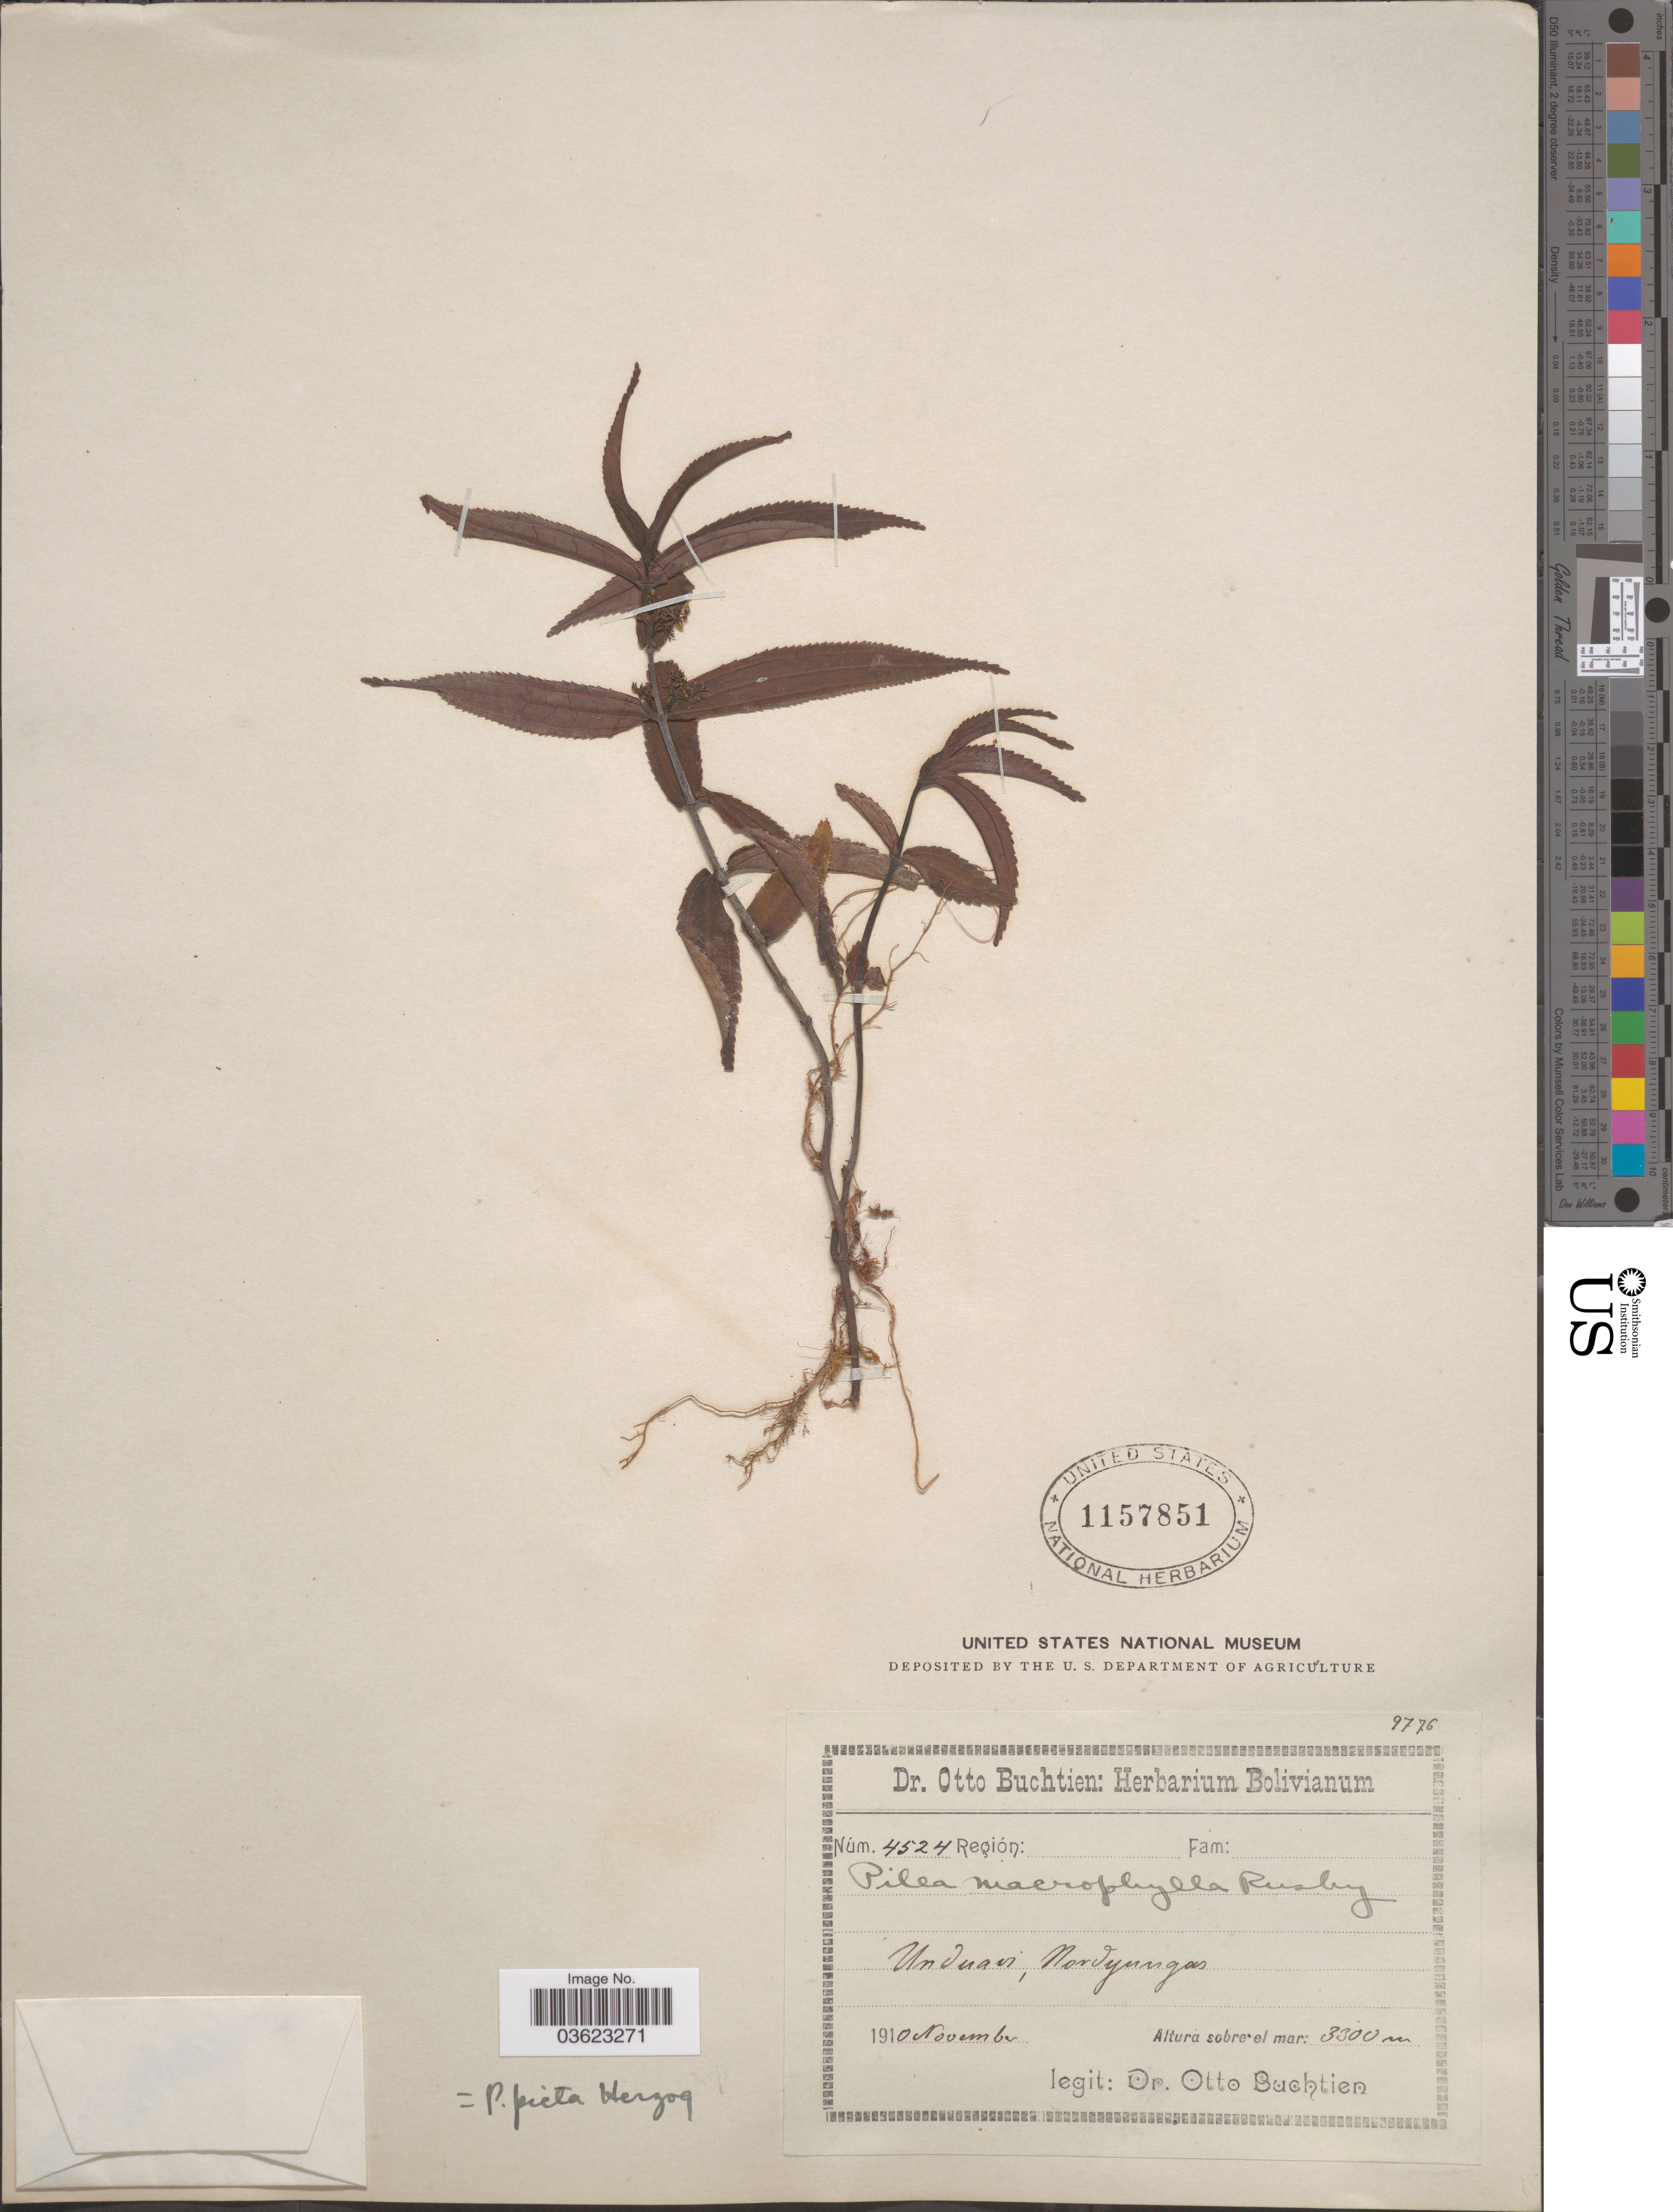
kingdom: Plantae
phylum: Tracheophyta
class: Magnoliopsida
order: Rosales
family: Urticaceae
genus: Pilea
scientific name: Pilea picta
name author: Herzog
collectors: O. Buchtien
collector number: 4524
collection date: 1910-11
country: Bolivia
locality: Unduavi, Nordyungas.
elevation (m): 3300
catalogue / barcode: US 1157851